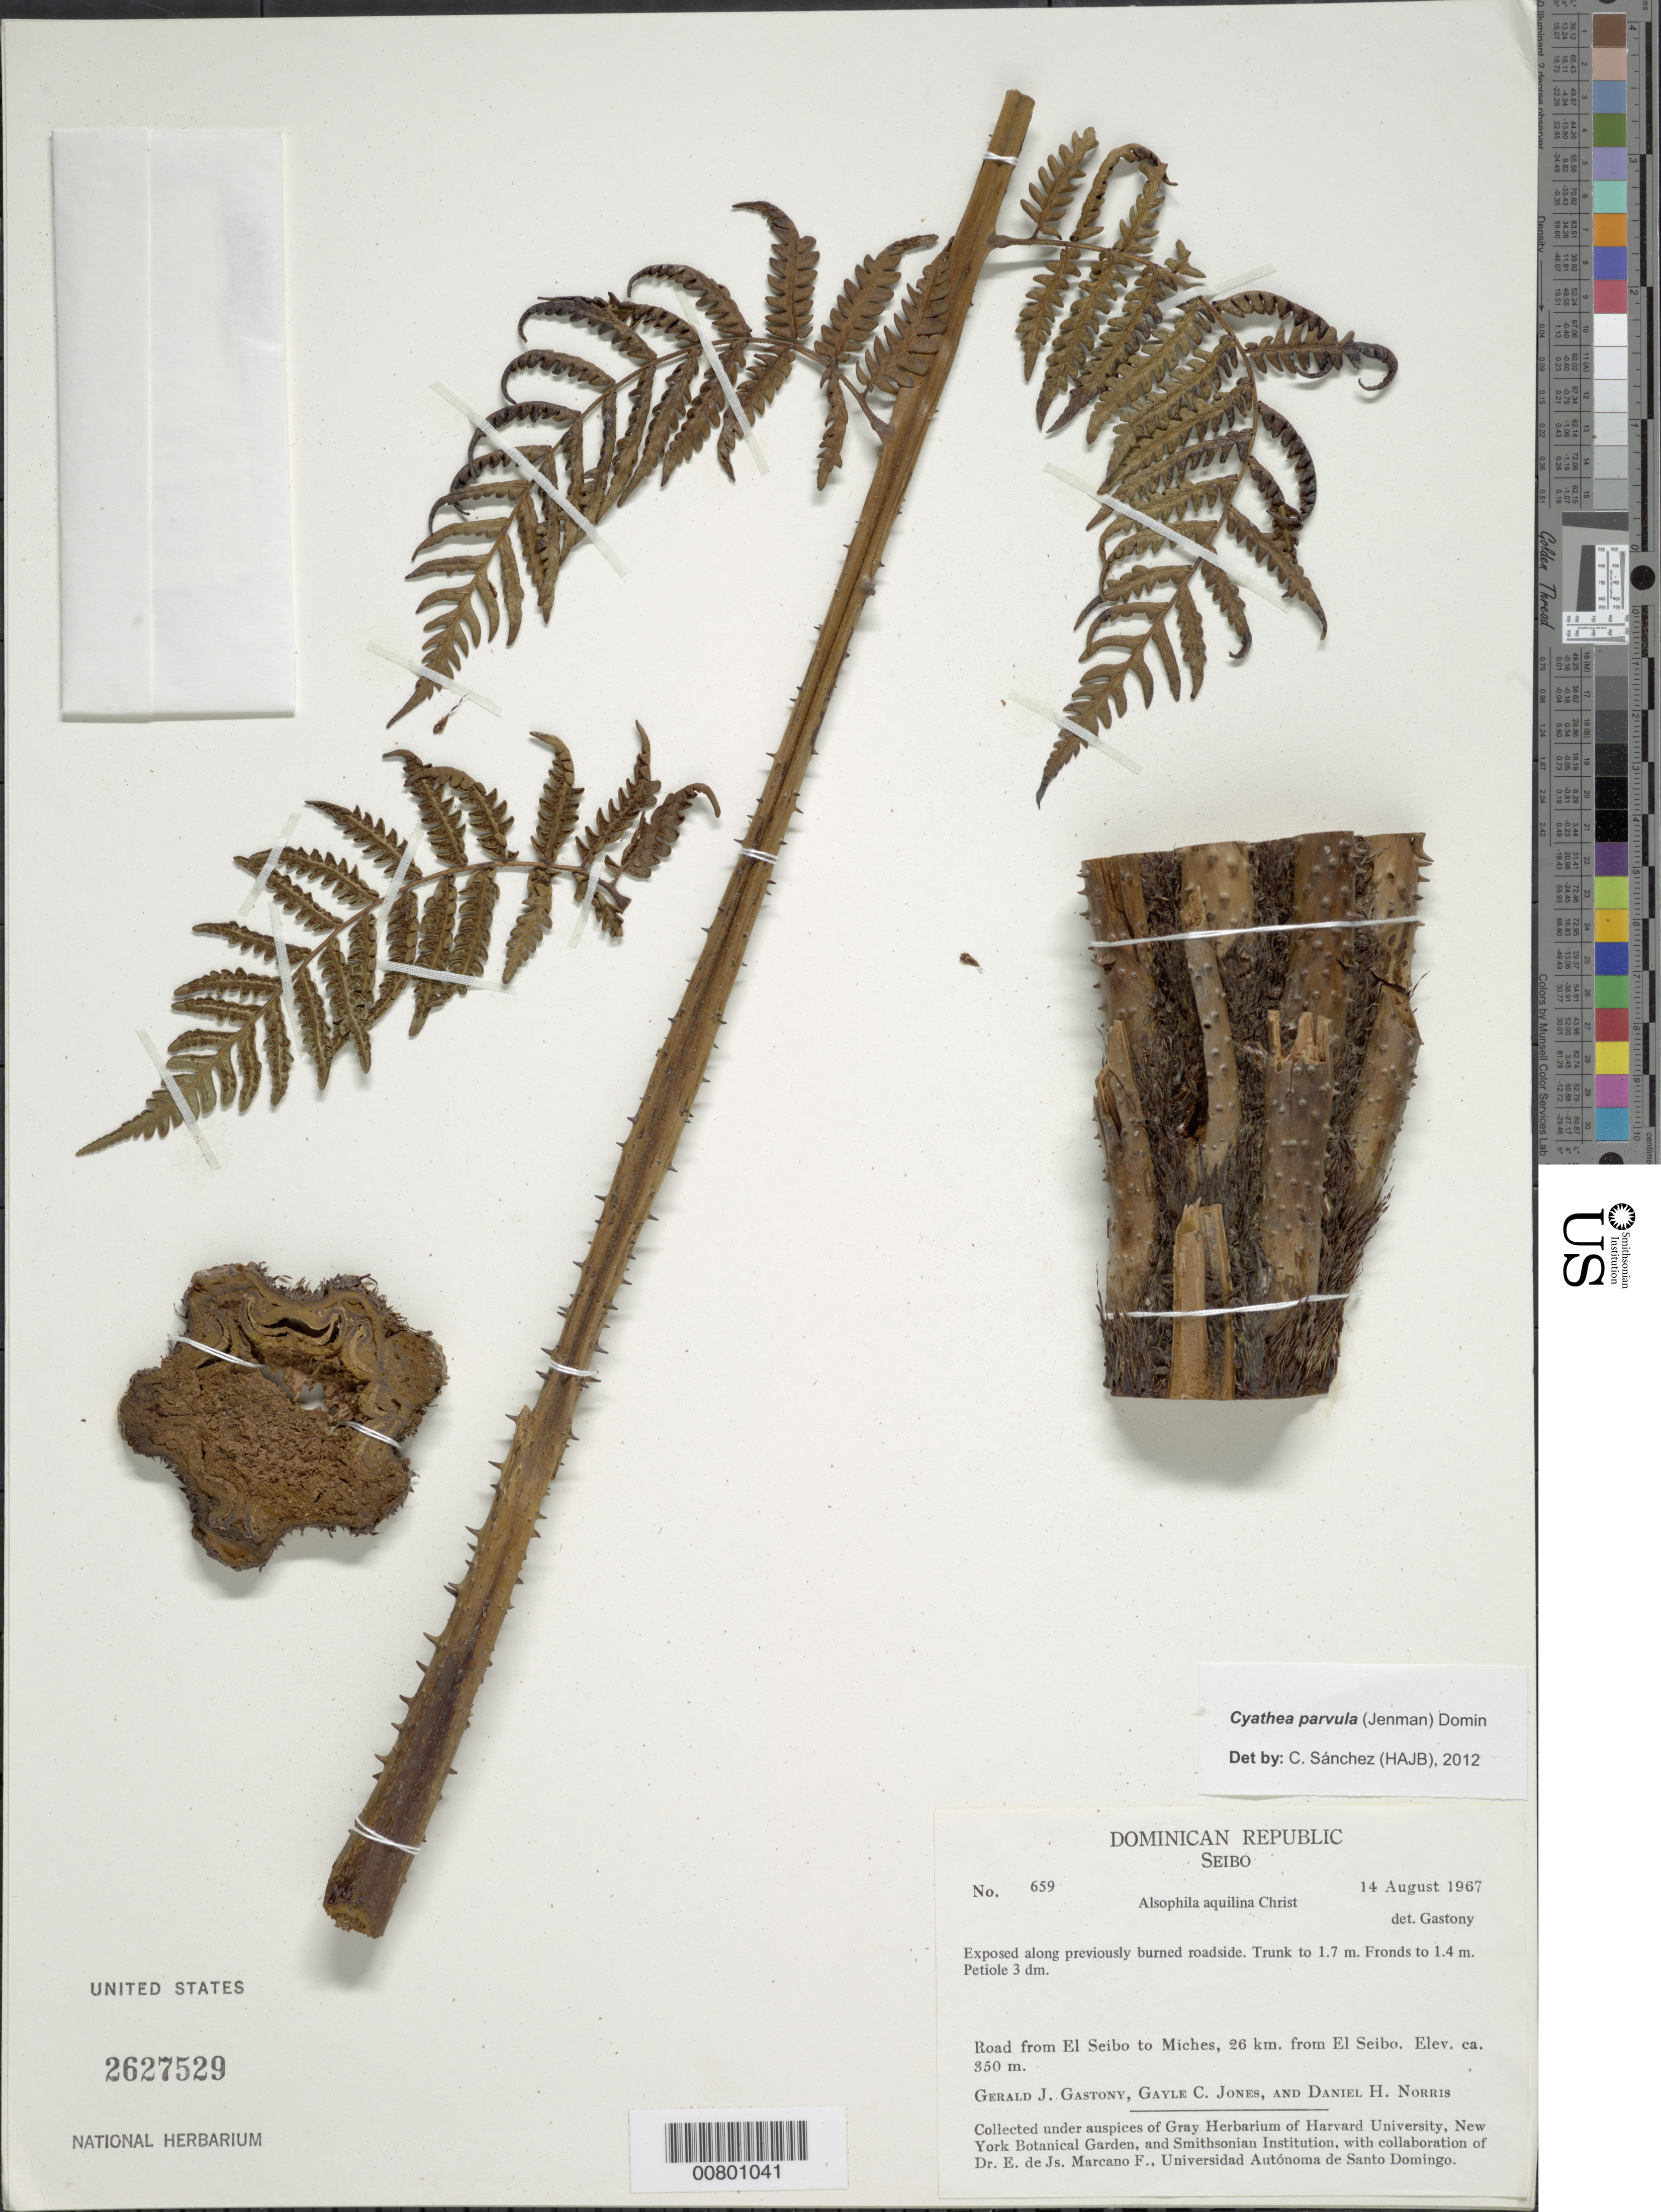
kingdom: Plantae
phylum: Tracheophyta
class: Polypodiopsida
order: Cyatheales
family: Cyatheaceae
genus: Cyathea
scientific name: Cyathea parvula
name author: (Jenman) Domin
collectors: G. Gastony, G. C. Jones & D. H. Norris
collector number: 659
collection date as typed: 14 Aug 1967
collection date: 1967-08-14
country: Dominican Republic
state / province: El Seibo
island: Hispaniola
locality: El Siebo to Miches road, 26 km from El Seibo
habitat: Exposed along previously burned roadside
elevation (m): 350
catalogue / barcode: US 2627529